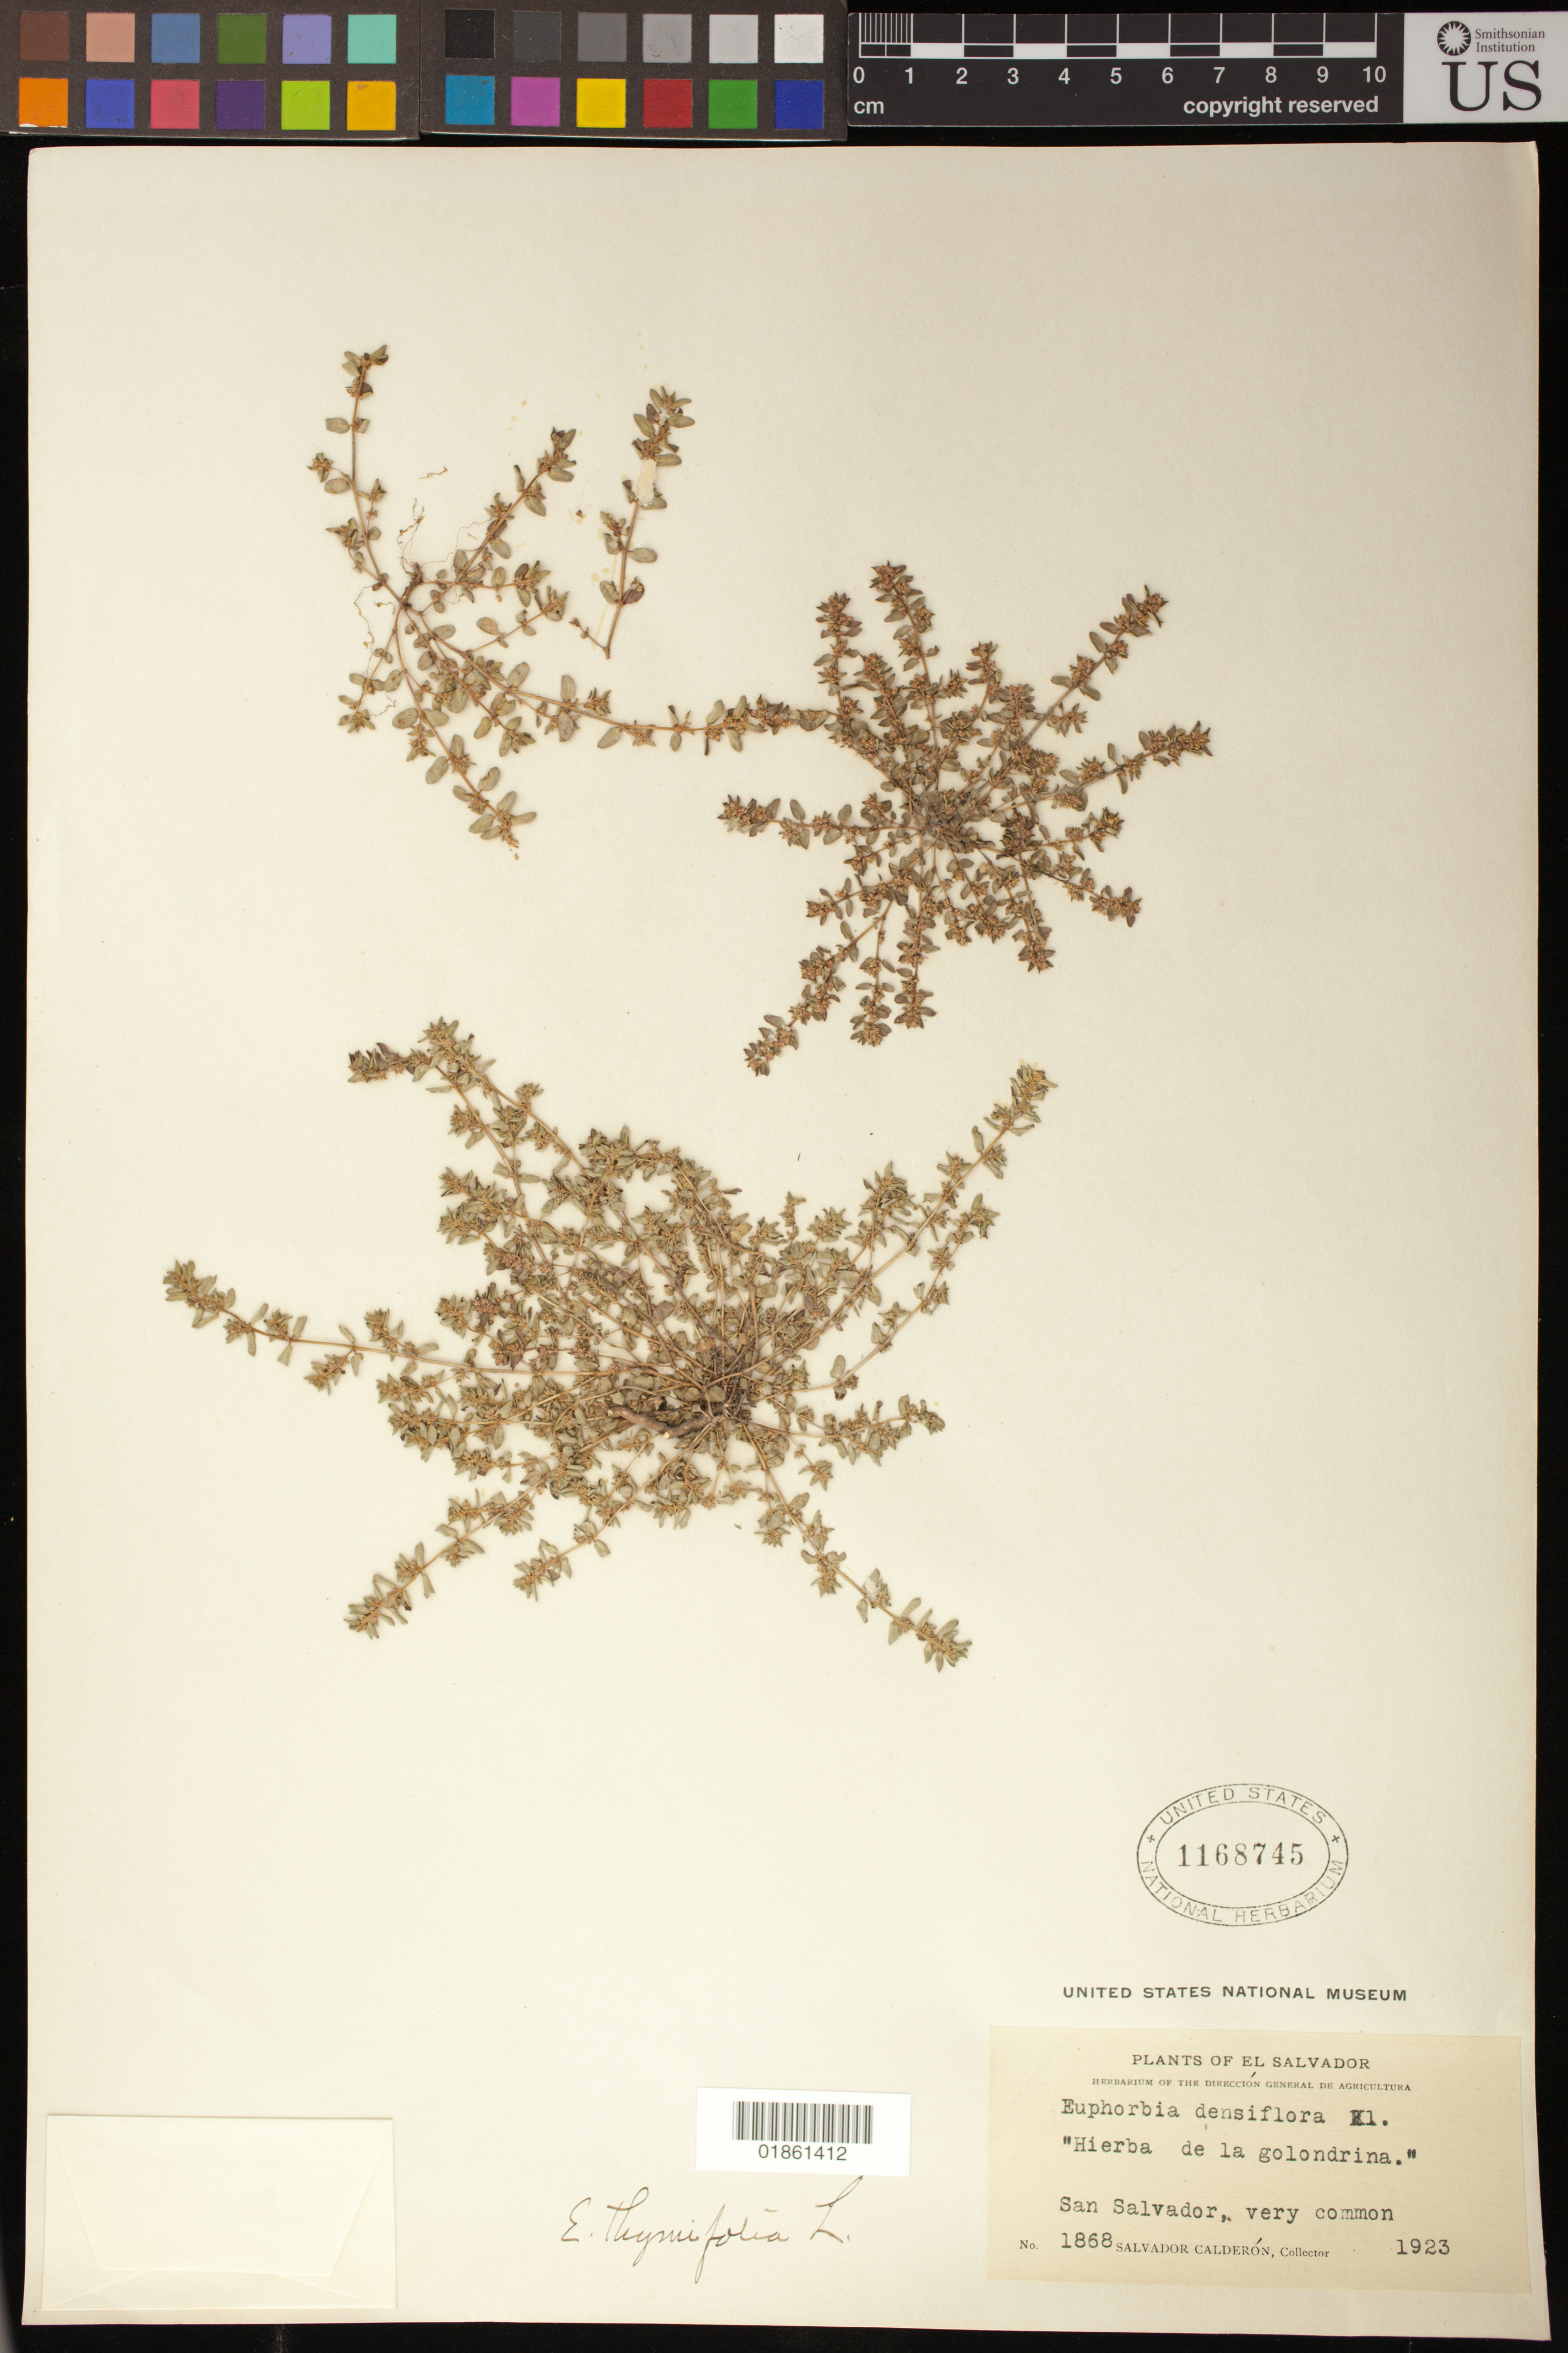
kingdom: Plantae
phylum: Tracheophyta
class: Magnoliopsida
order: Malpighiales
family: Euphorbiaceae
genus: Euphorbia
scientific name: Euphorbia thymifolia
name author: L.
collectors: S. Calderón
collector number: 1868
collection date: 1923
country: El Salvador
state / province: San Salvador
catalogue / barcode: US 1168745